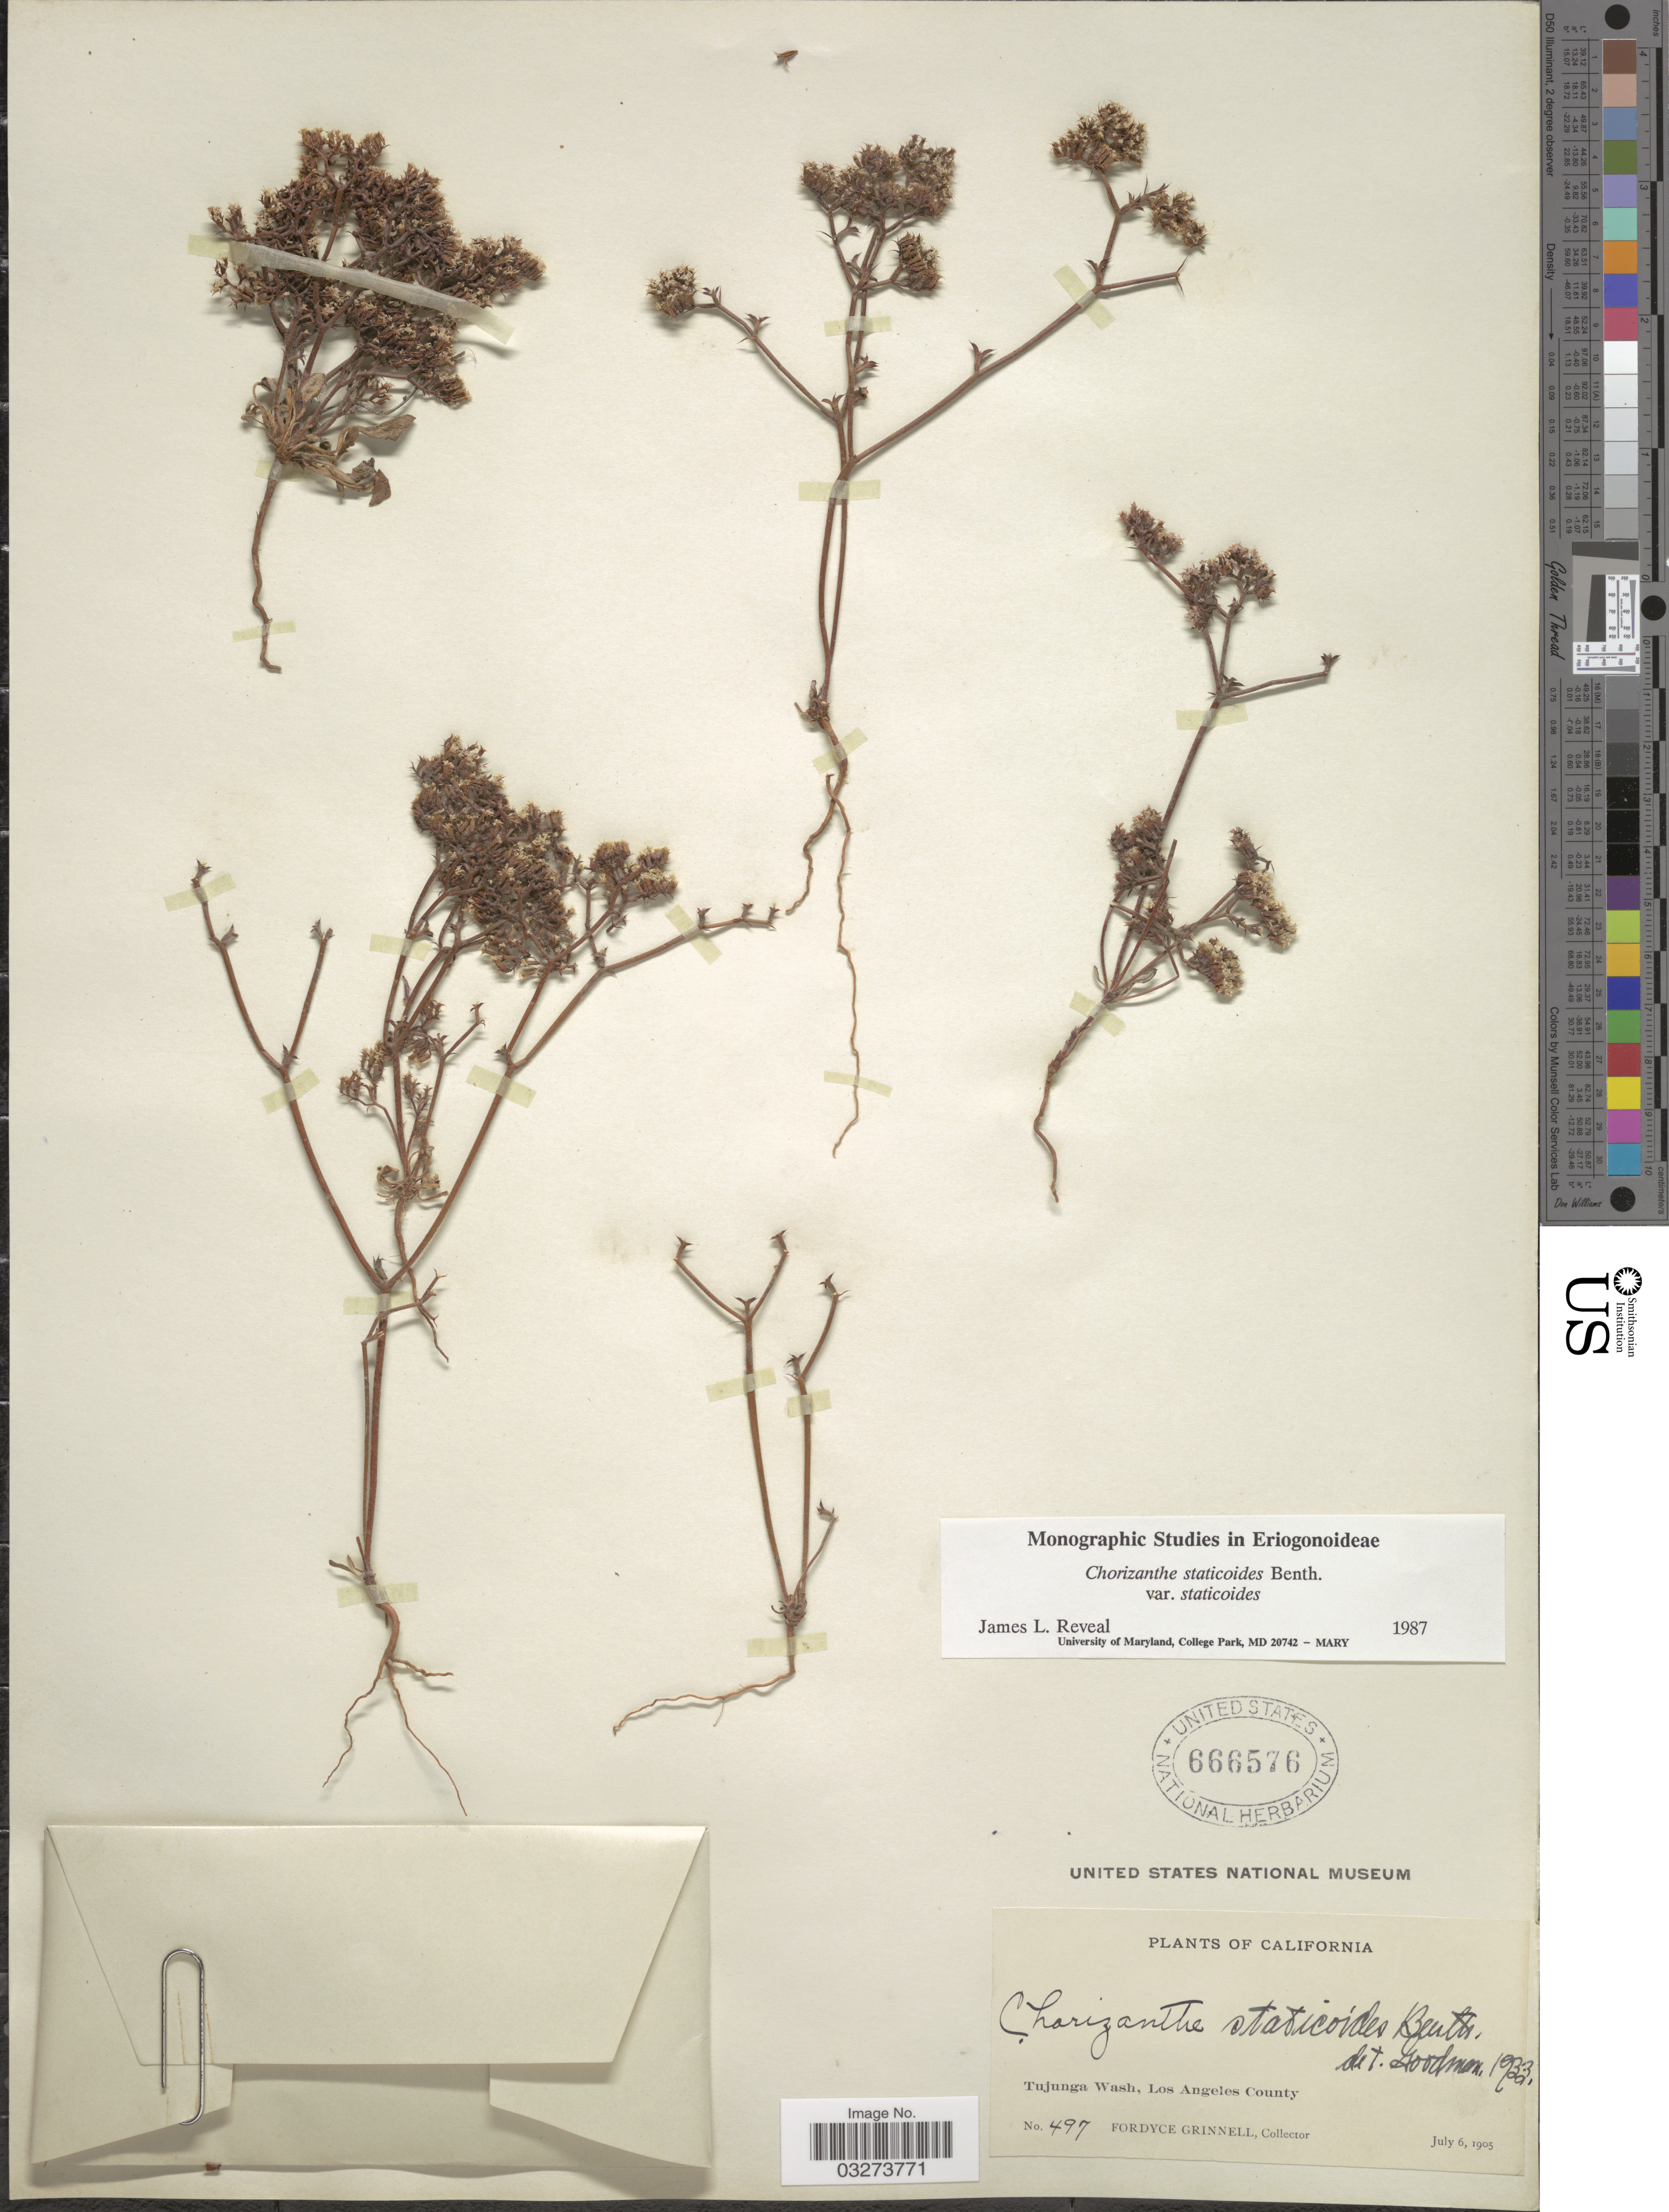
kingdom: Plantae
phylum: Tracheophyta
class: Magnoliopsida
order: Caryophyllales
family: Polygonaceae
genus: Chorizanthe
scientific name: Chorizanthe staticoides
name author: Benth.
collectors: F. Grinnell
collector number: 497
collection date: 1905-07-06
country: United States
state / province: California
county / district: Los Angeles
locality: Tujunga Wash, Los Angeles County.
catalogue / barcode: US 666576